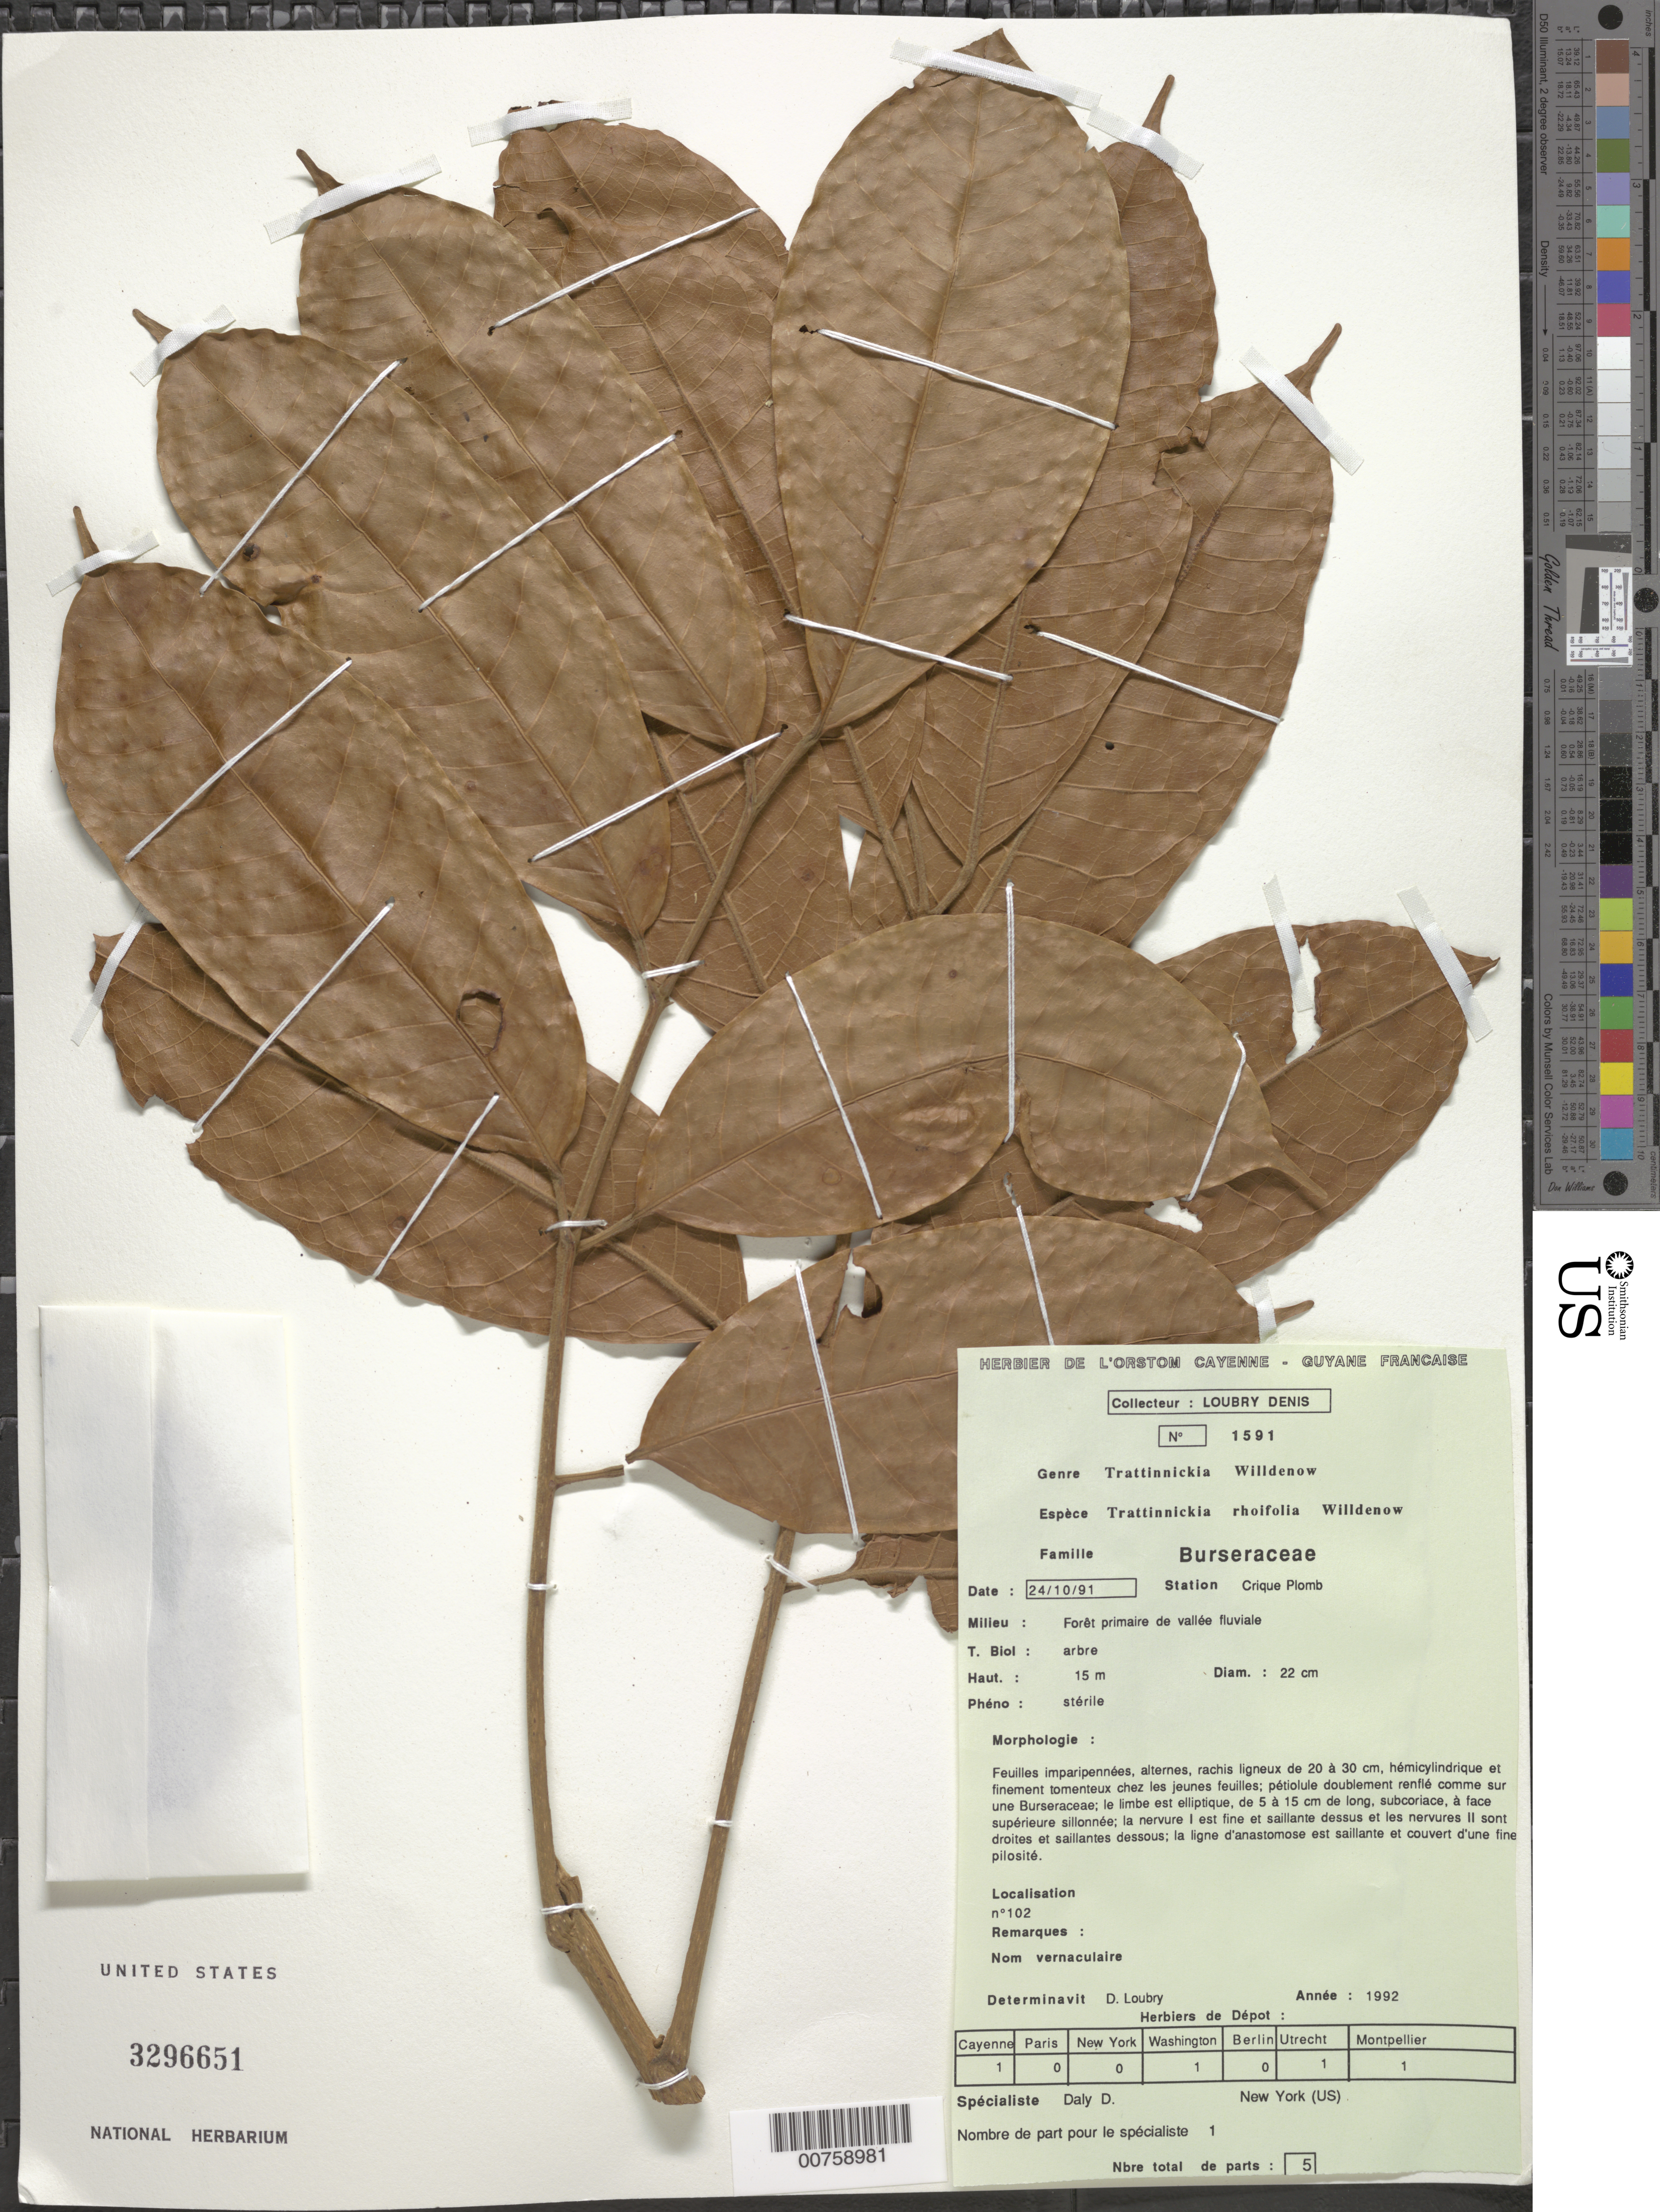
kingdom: Plantae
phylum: Tracheophyta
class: Magnoliopsida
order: Sapindales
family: Burseraceae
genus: Trattinnickia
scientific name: Trattinnickia rhoifolia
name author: Willd.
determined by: Loubry, D.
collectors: D. Loubry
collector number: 1591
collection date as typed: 24-Oct-91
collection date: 1991-10-24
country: French Guiana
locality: Crique Plomb, Bassin du Sinnamary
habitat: Primary forest in river valley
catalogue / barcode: US 3296651